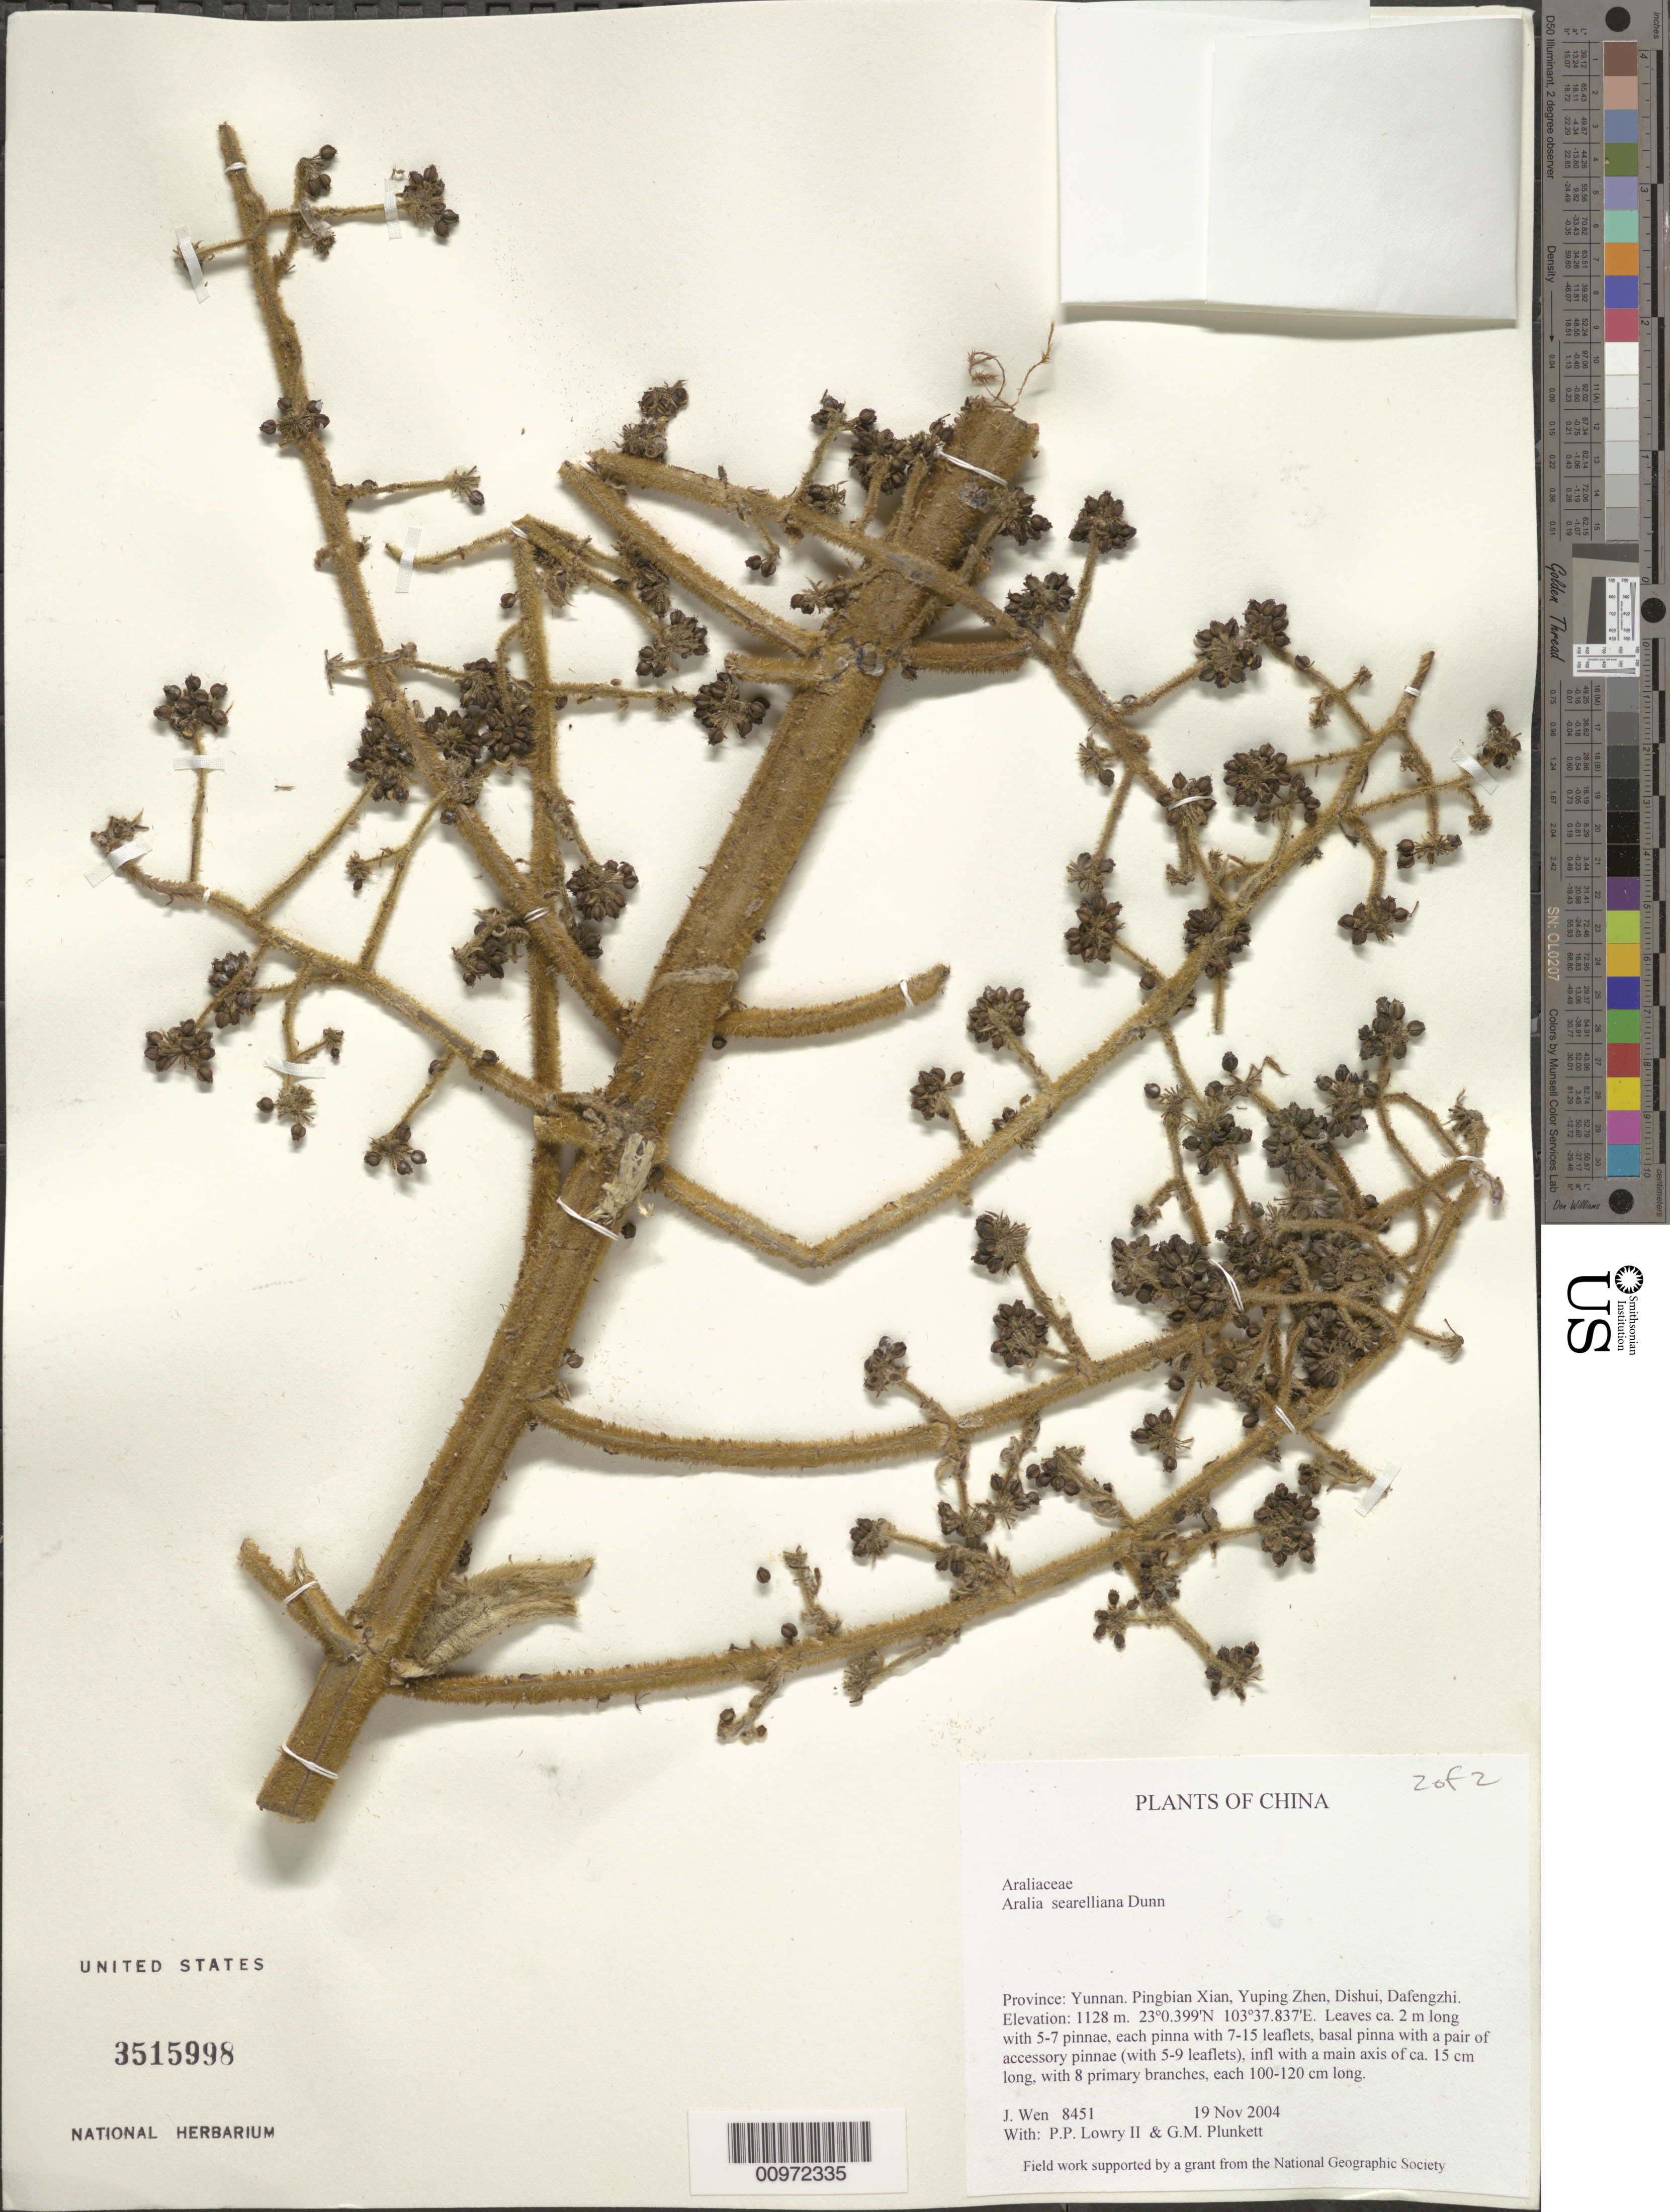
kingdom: Plantae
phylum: Tracheophyta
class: Magnoliopsida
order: Apiales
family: Araliaceae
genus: Aralia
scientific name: Aralia searelliana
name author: Dunn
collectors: J. Wen, P. P. Lowry & G. M. Plunkett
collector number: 8451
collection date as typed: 19 Nov 2004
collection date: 2004-11-19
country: China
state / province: Yunnan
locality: Pingbian Xian, Yuping Zhen, Dishui, Dafengzhi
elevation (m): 1128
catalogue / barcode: US 3515998